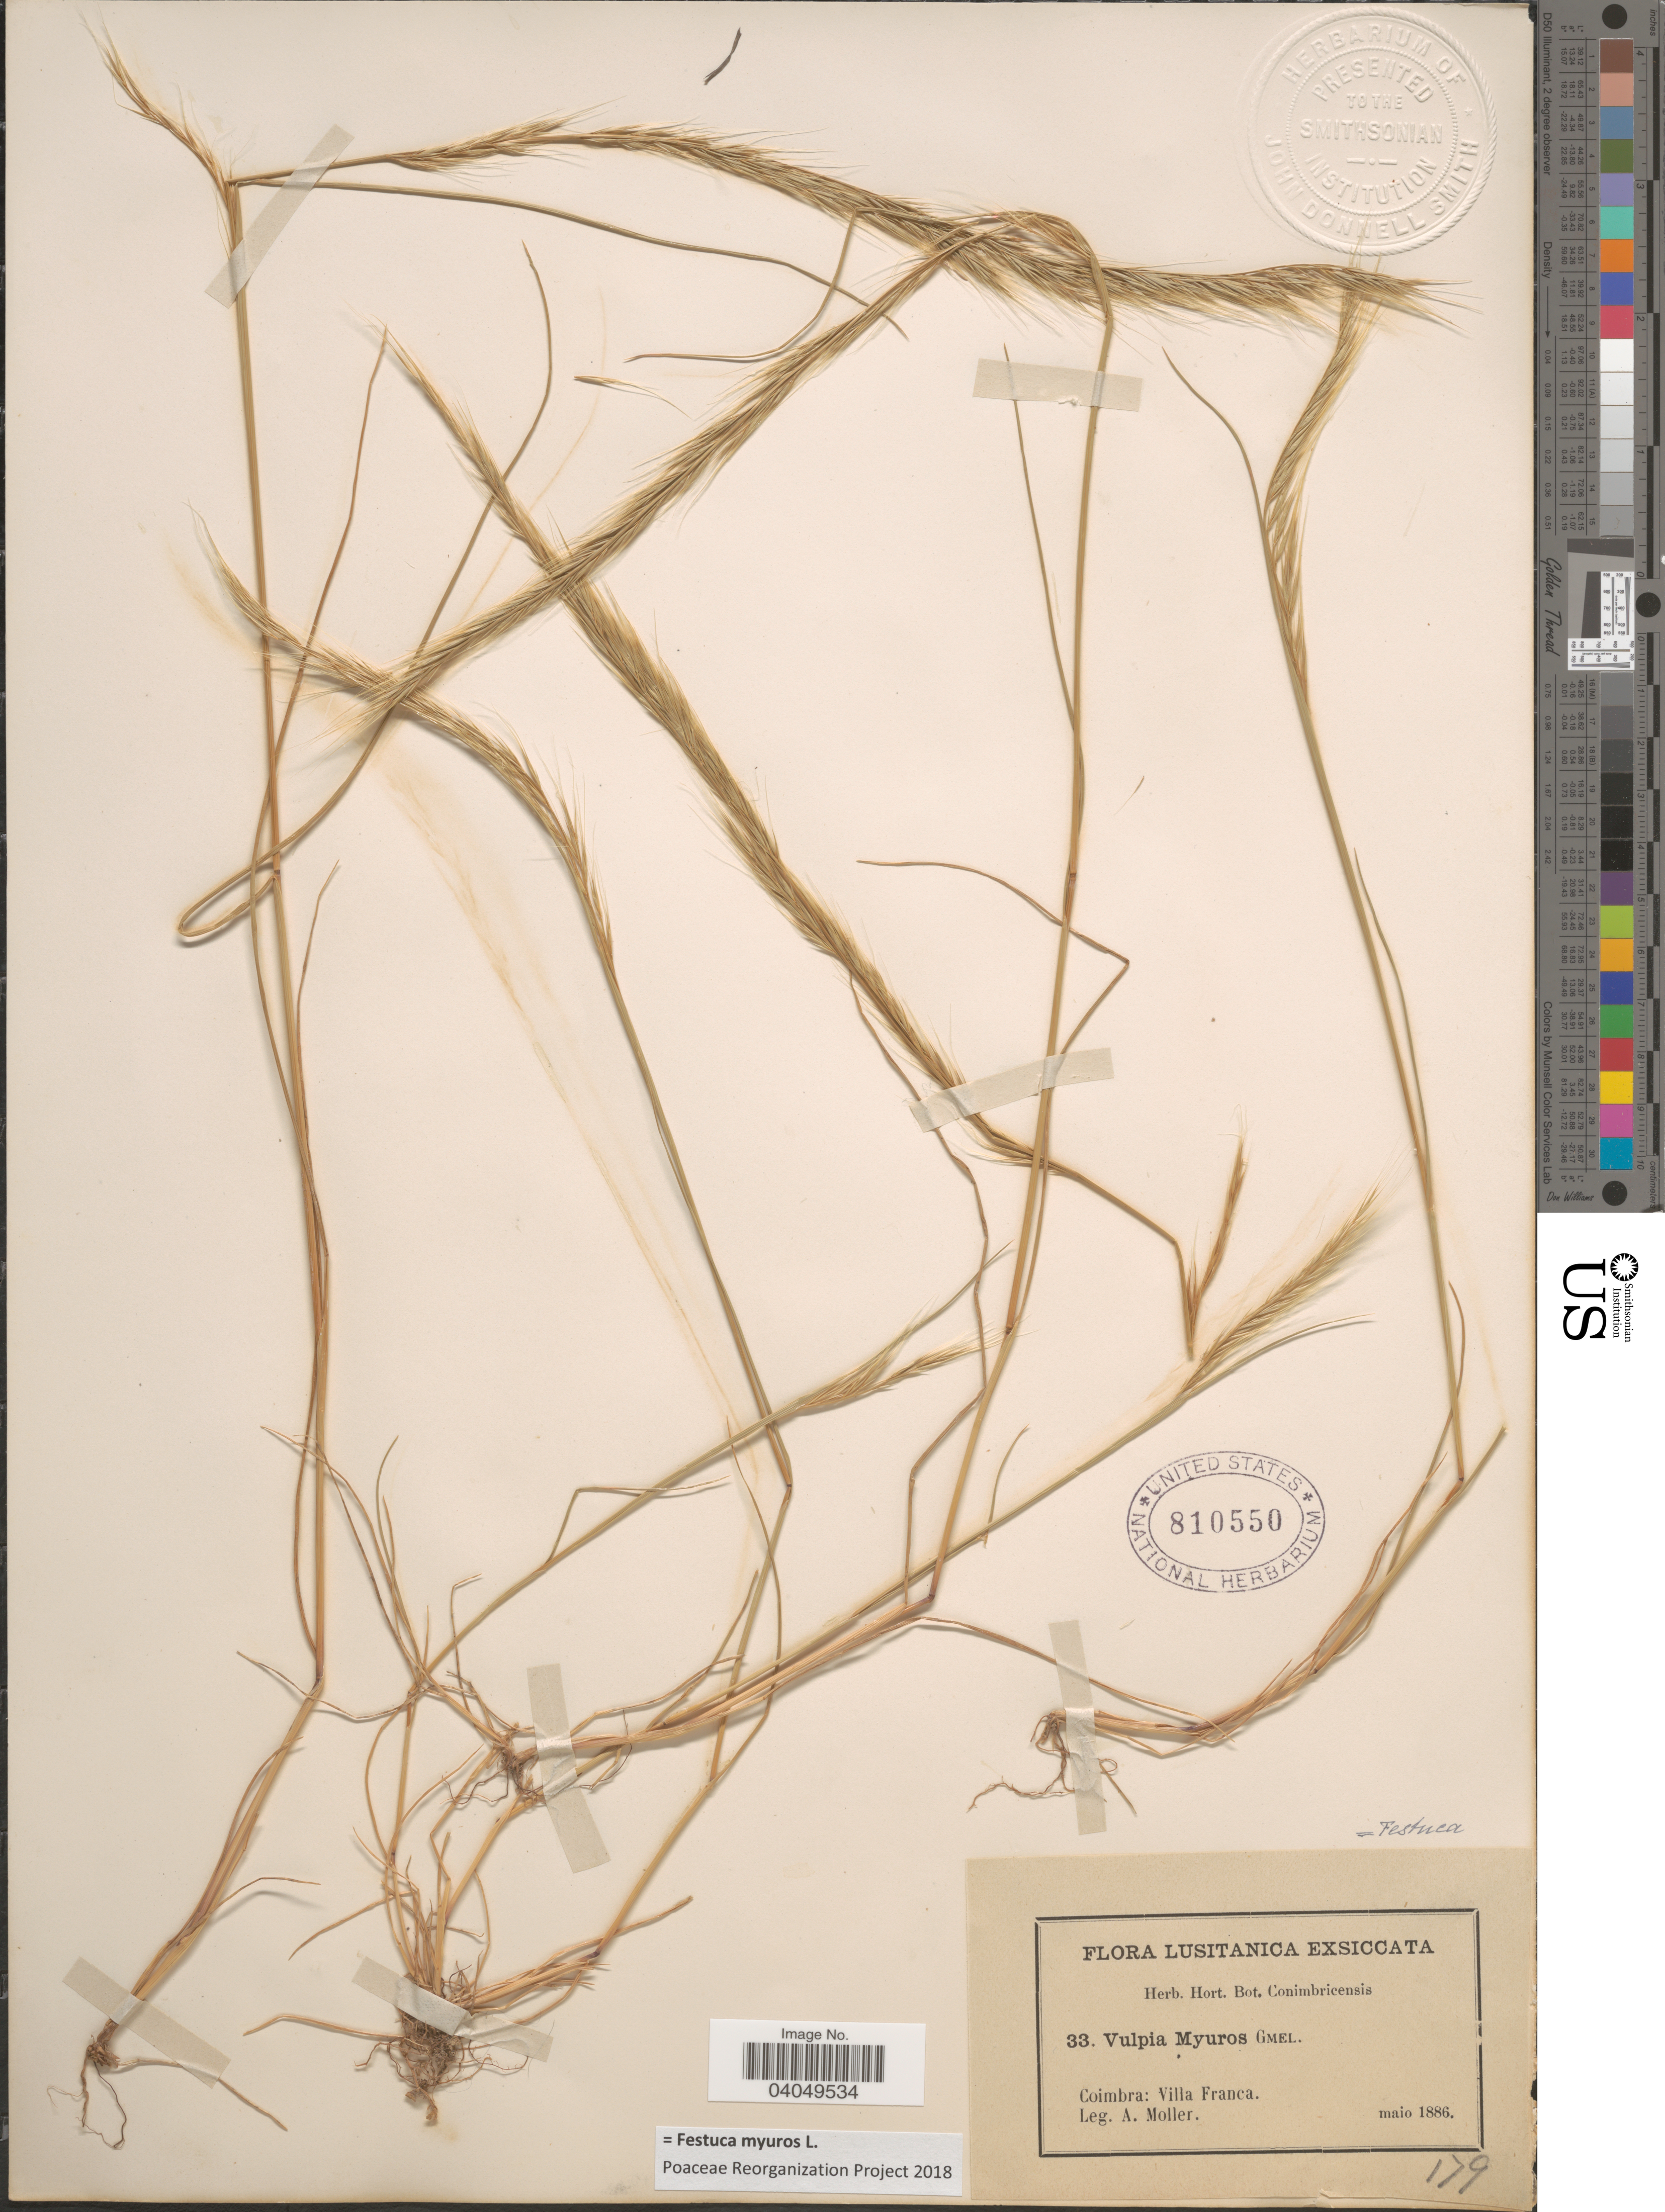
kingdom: Plantae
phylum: Tracheophyta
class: Liliopsida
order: Poales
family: Poaceae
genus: Festuca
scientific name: Festuca myuros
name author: L.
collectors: A. Moller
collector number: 33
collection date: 1886-05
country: Portugal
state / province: Coimbra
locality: Lusitanica. Coimbra: Villa Franca.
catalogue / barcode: US 810550